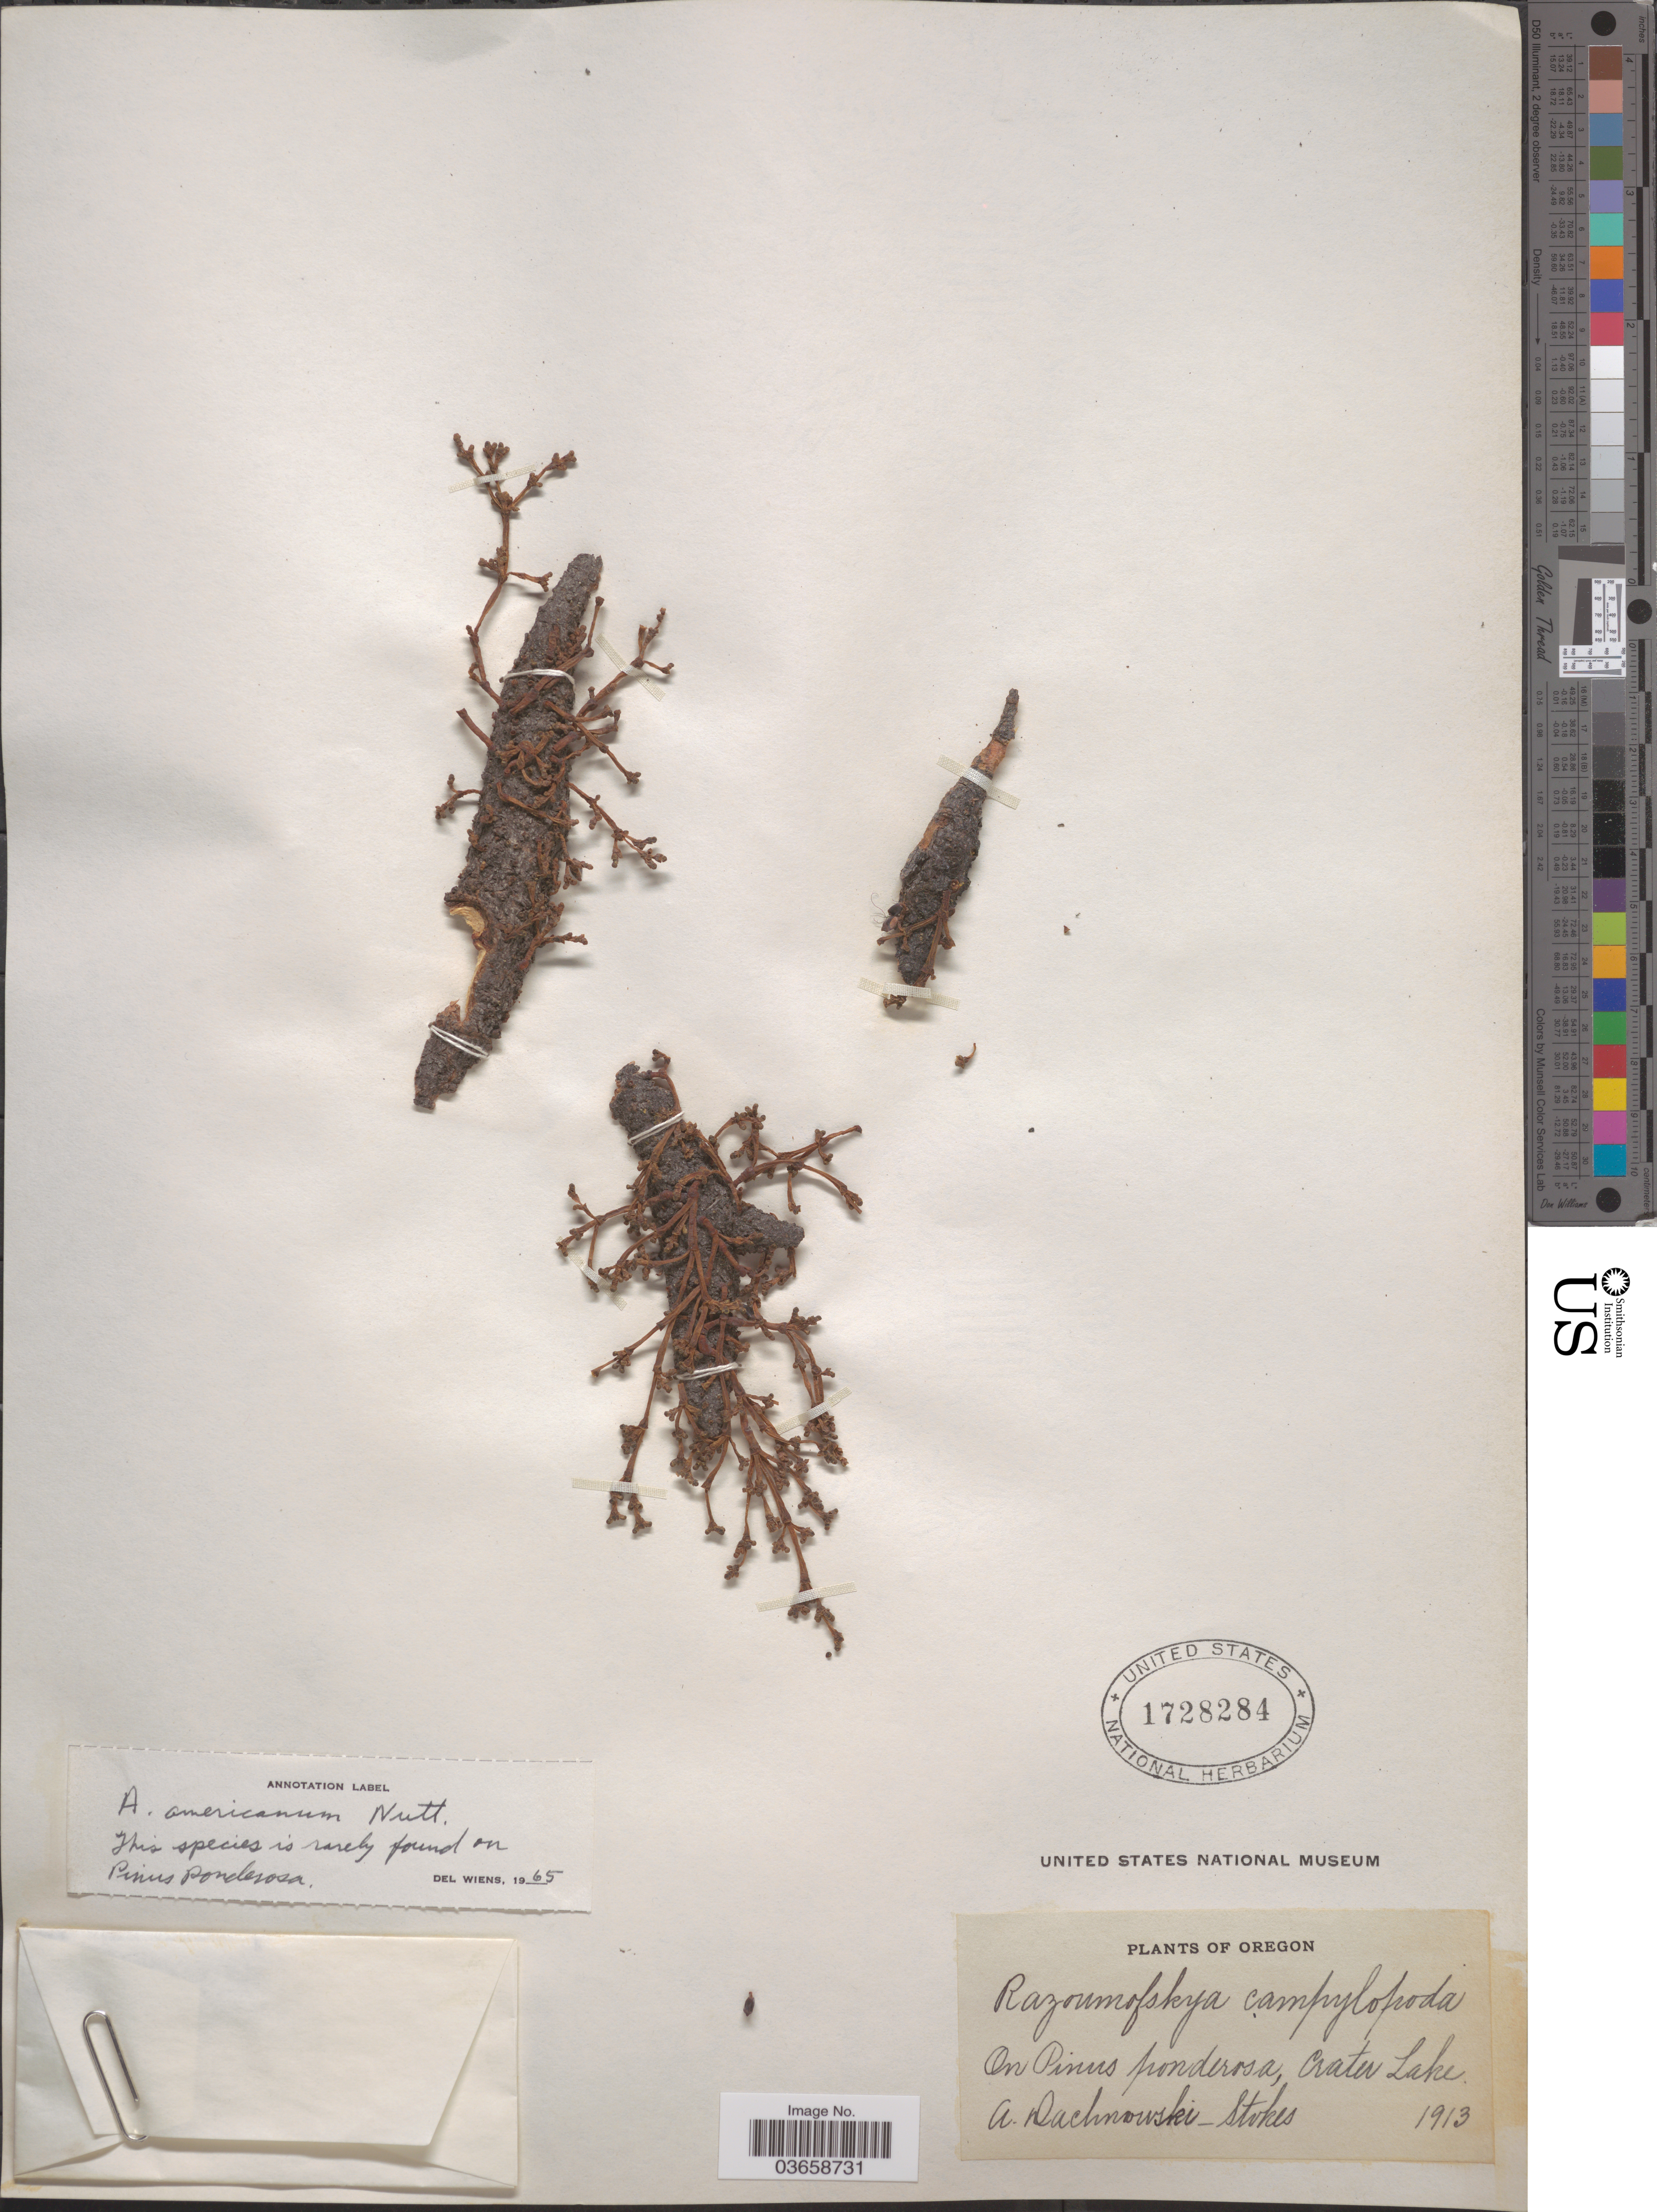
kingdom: Plantae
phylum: Tracheophyta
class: Magnoliopsida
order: Santalales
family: Viscaceae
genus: Arceuthobium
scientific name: Arceuthobium americanum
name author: Nutt. ex A. Gray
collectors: A. P. Dachnowski-Stokes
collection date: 1913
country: United States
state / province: Oregon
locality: Crater Lake.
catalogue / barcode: US 1728284